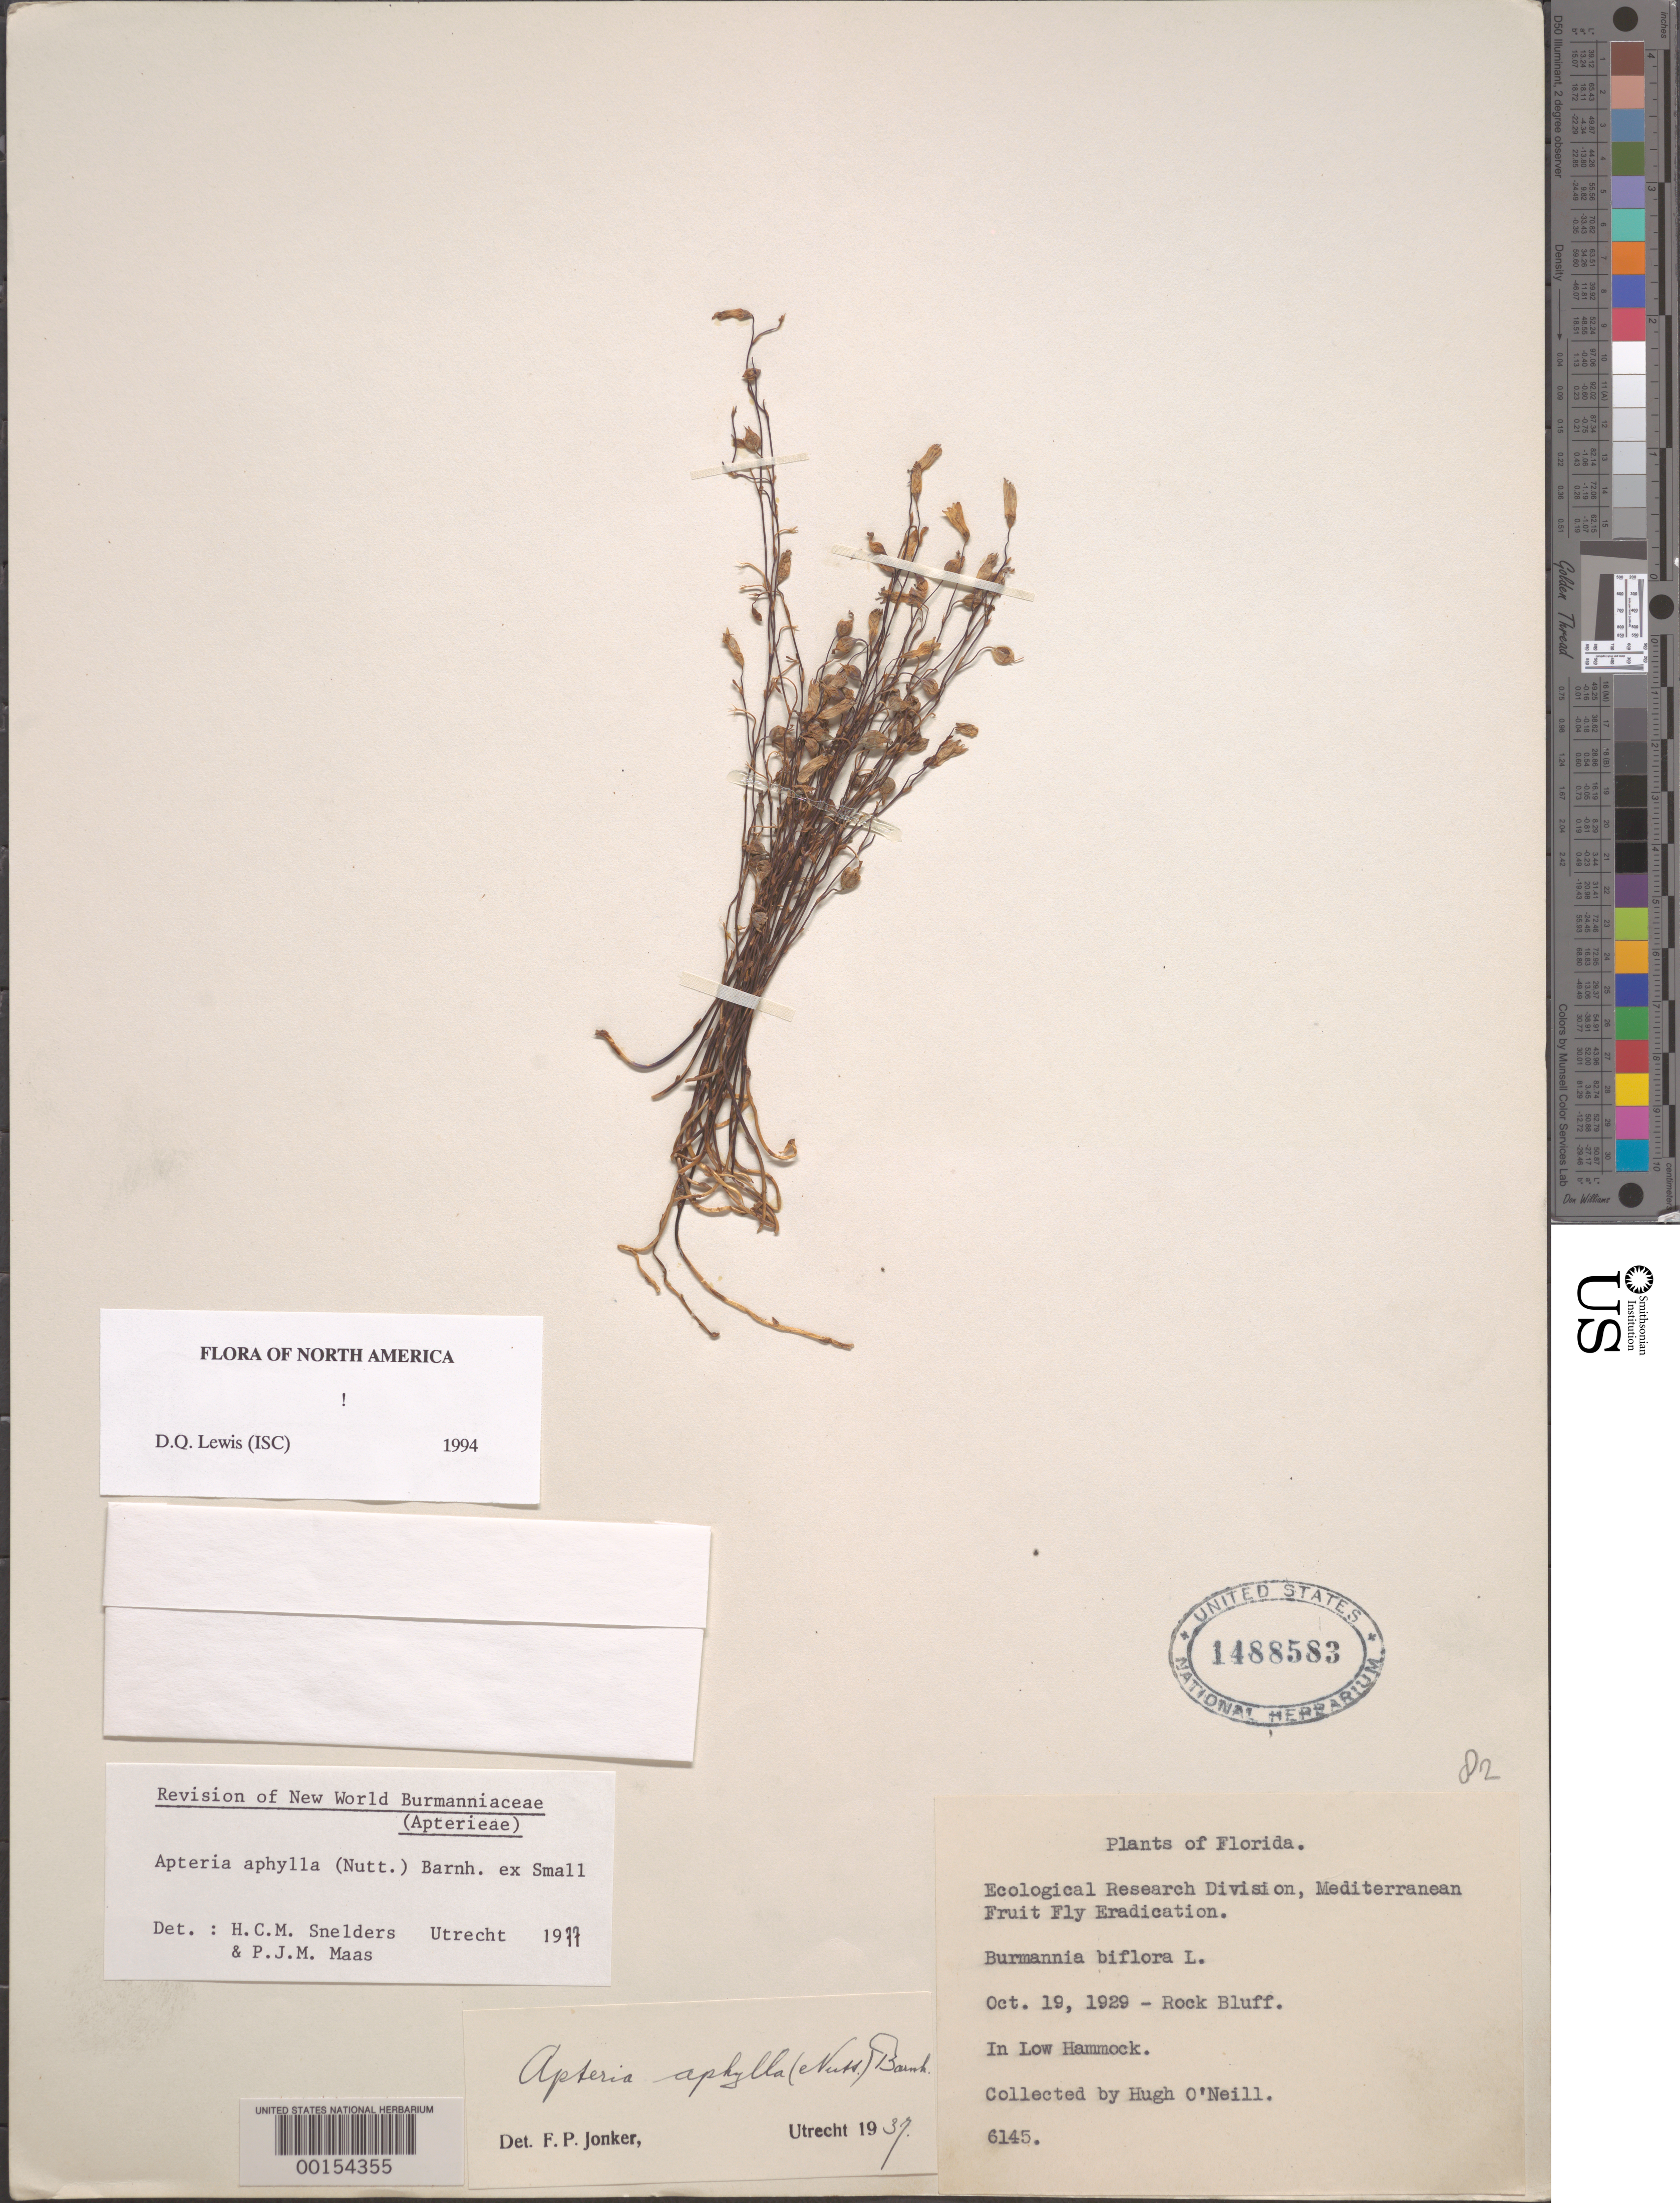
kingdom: Plantae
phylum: Tracheophyta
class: Liliopsida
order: Dioscoreales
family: Burmanniaceae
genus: Apteria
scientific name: Apteria aphylla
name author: (Nutt.) Barnhart ex Small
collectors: H. O'Neill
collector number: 6145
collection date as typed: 19 Oct 1929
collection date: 1929-10-19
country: United States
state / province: Florida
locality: Mediterranean fruit fly eradication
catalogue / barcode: US 1488583